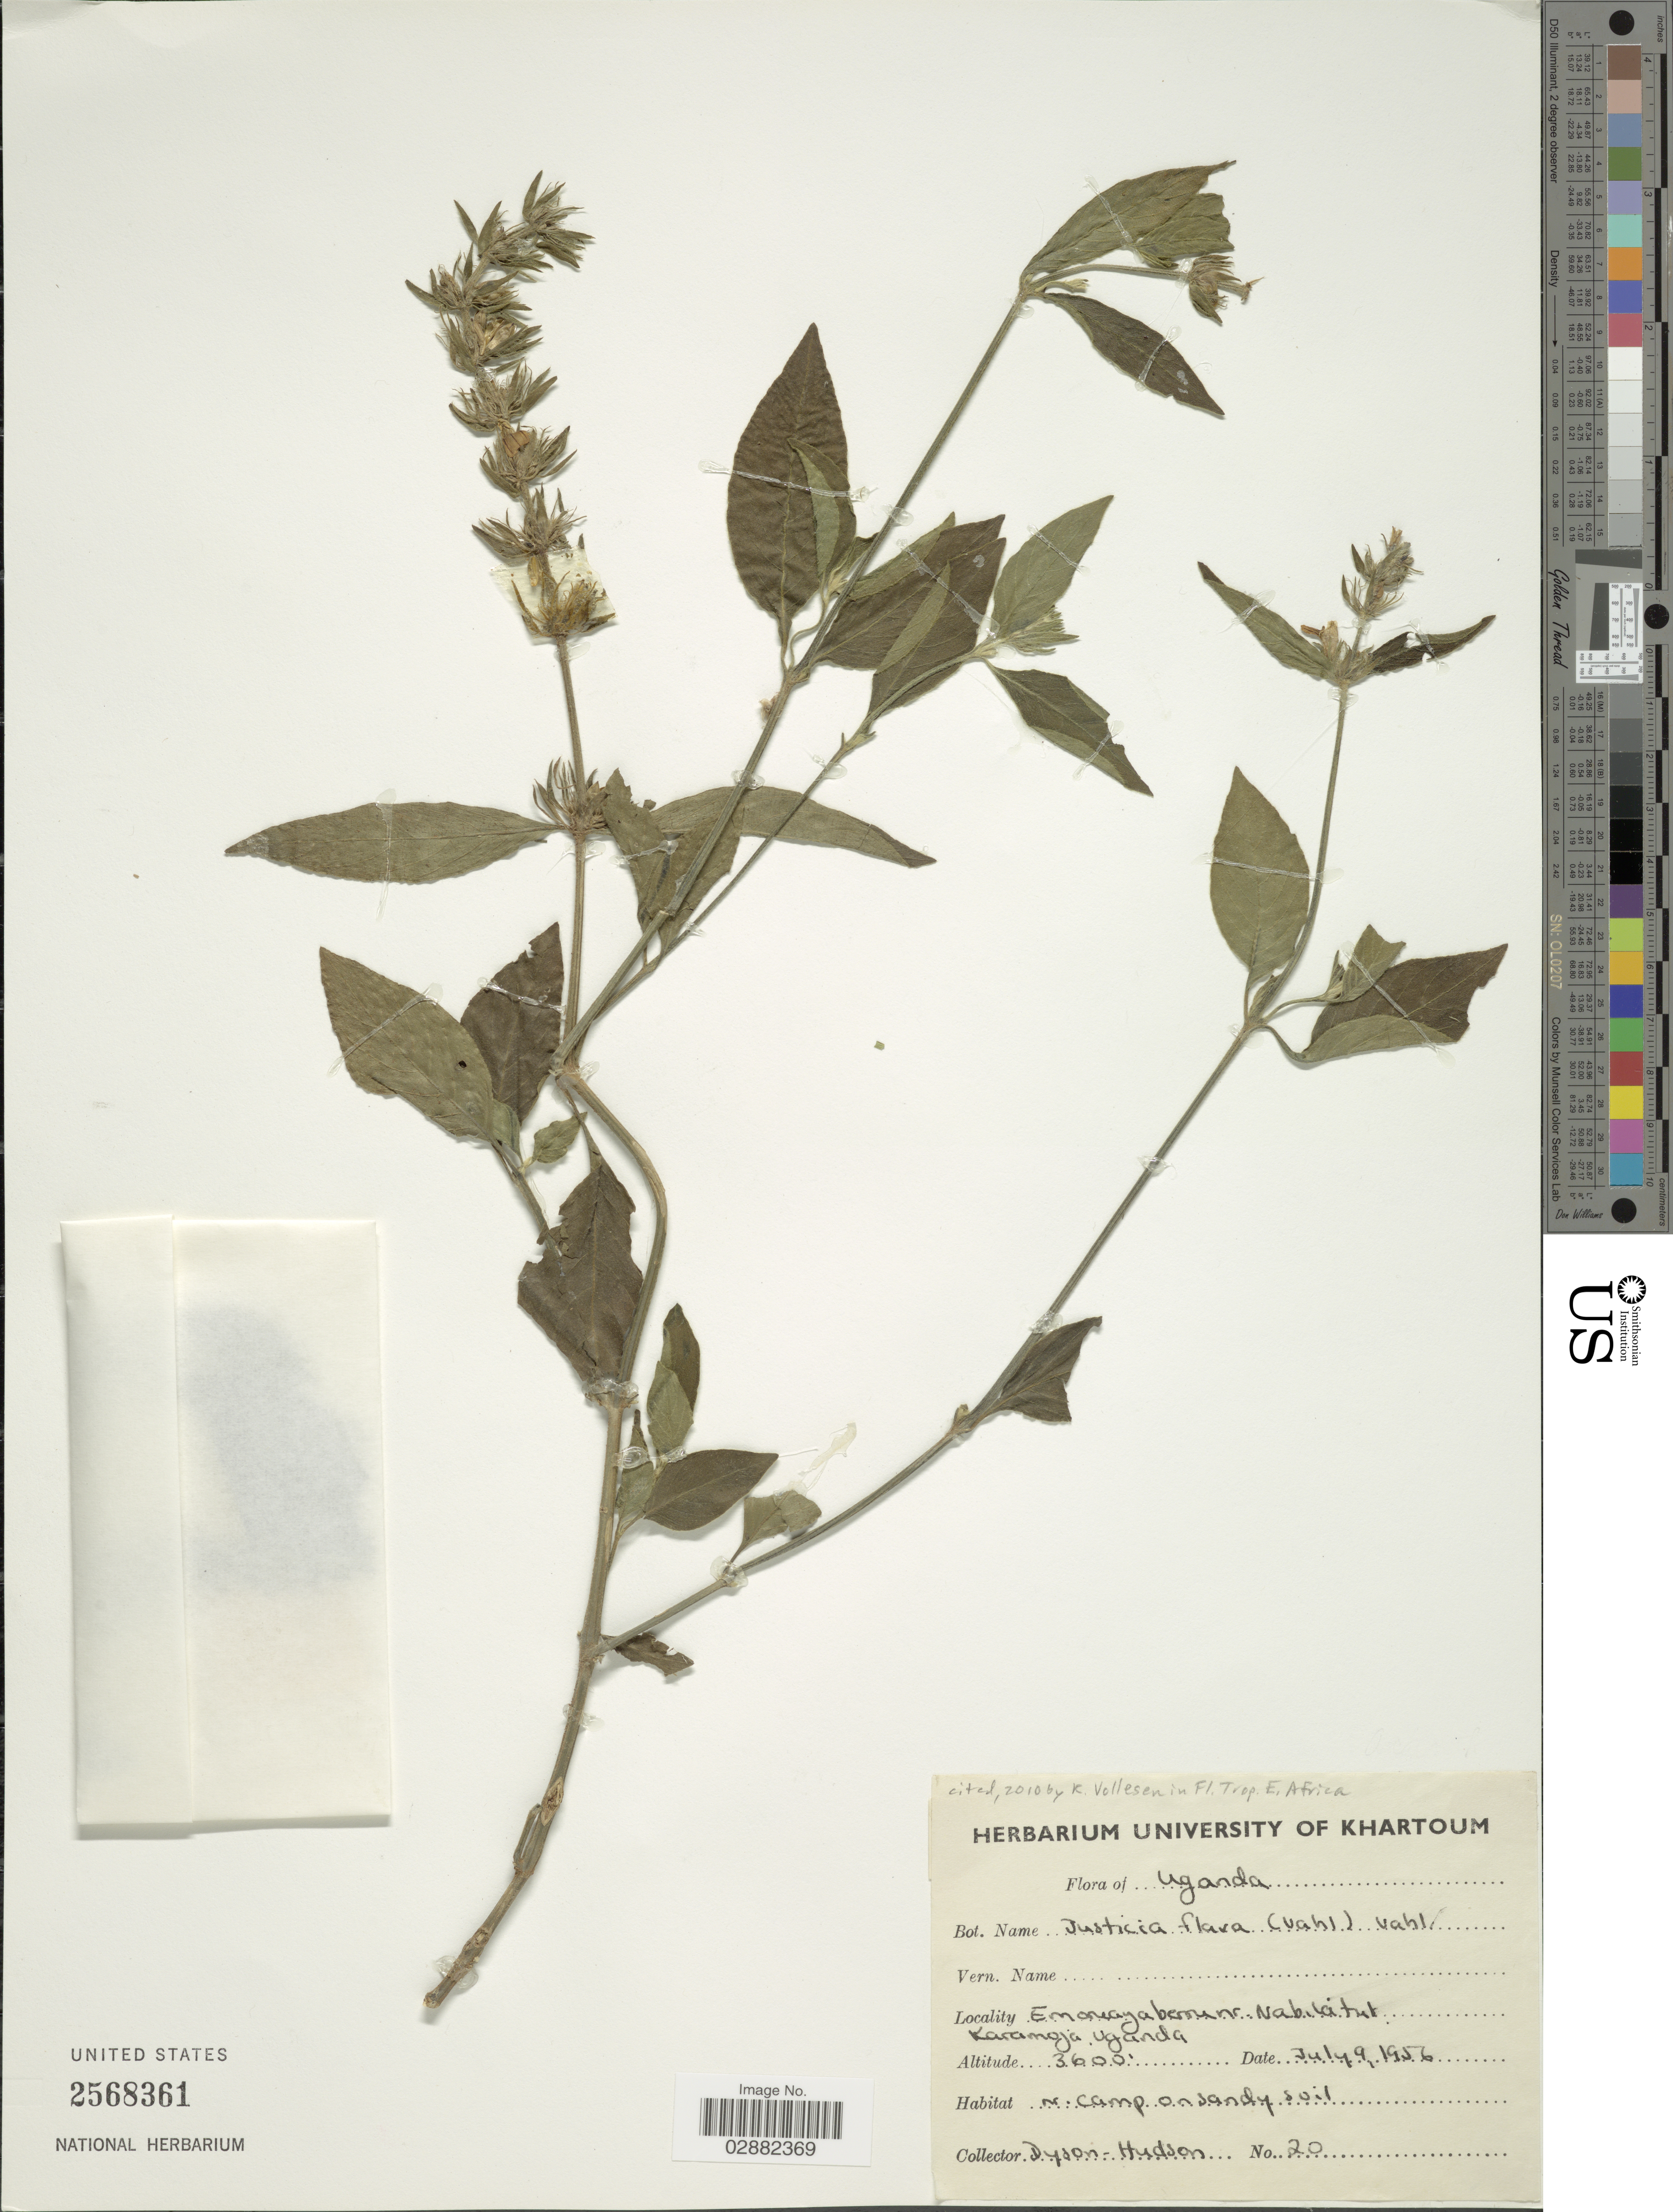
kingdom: Plantae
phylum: Tracheophyta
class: Magnoliopsida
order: Lamiales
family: Acanthaceae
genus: Justicia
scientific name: Justicia flava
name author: (Forssk.) Vahl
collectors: Dyson-Hudson, --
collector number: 20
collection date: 1956-07-09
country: Uganda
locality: Emoreayaberru nr Nabilatuk Karamoja.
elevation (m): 1097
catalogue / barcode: US 2568361